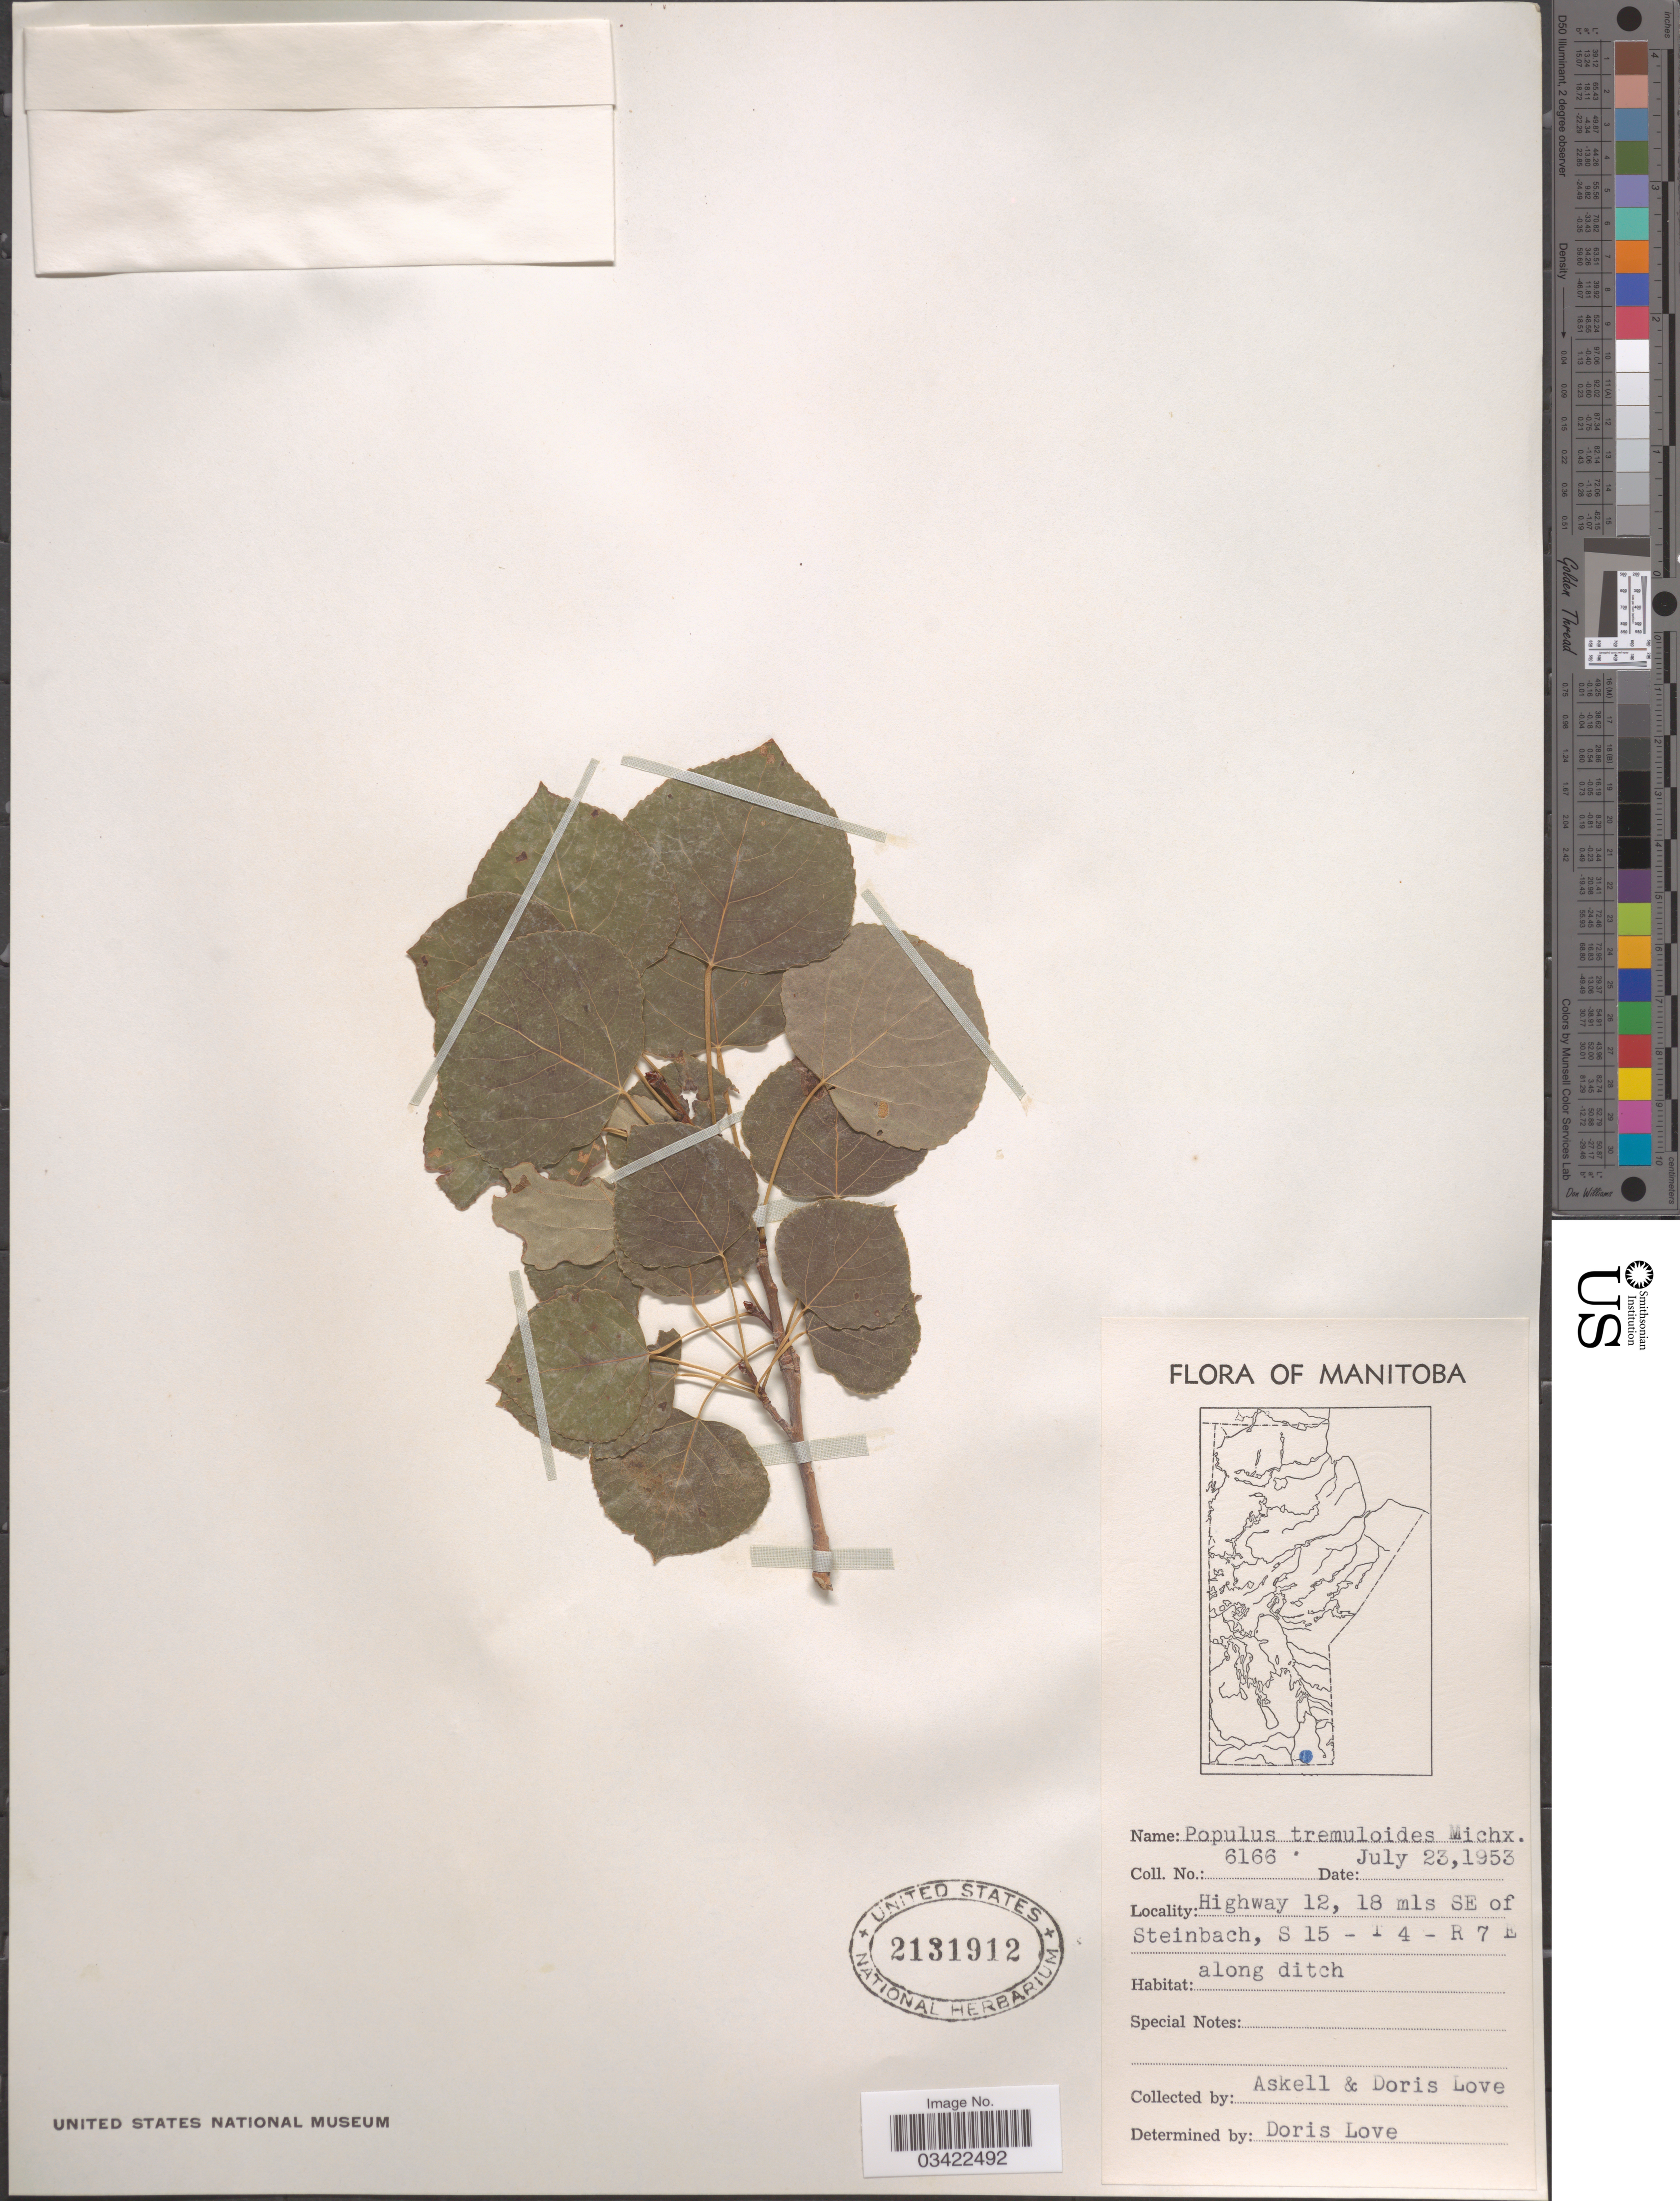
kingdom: Plantae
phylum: Tracheophyta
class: Magnoliopsida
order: Malpighiales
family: Salicaceae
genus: Populus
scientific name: Populus tremuloides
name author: Michx.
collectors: Á. Löve & D. Löve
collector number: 6166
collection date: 1953-07-23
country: Canada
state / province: Manitoba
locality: Highway 12, 18 mls SE of Steinbach, S 15 - T 4 - R 7 E.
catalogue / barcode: US 2131912